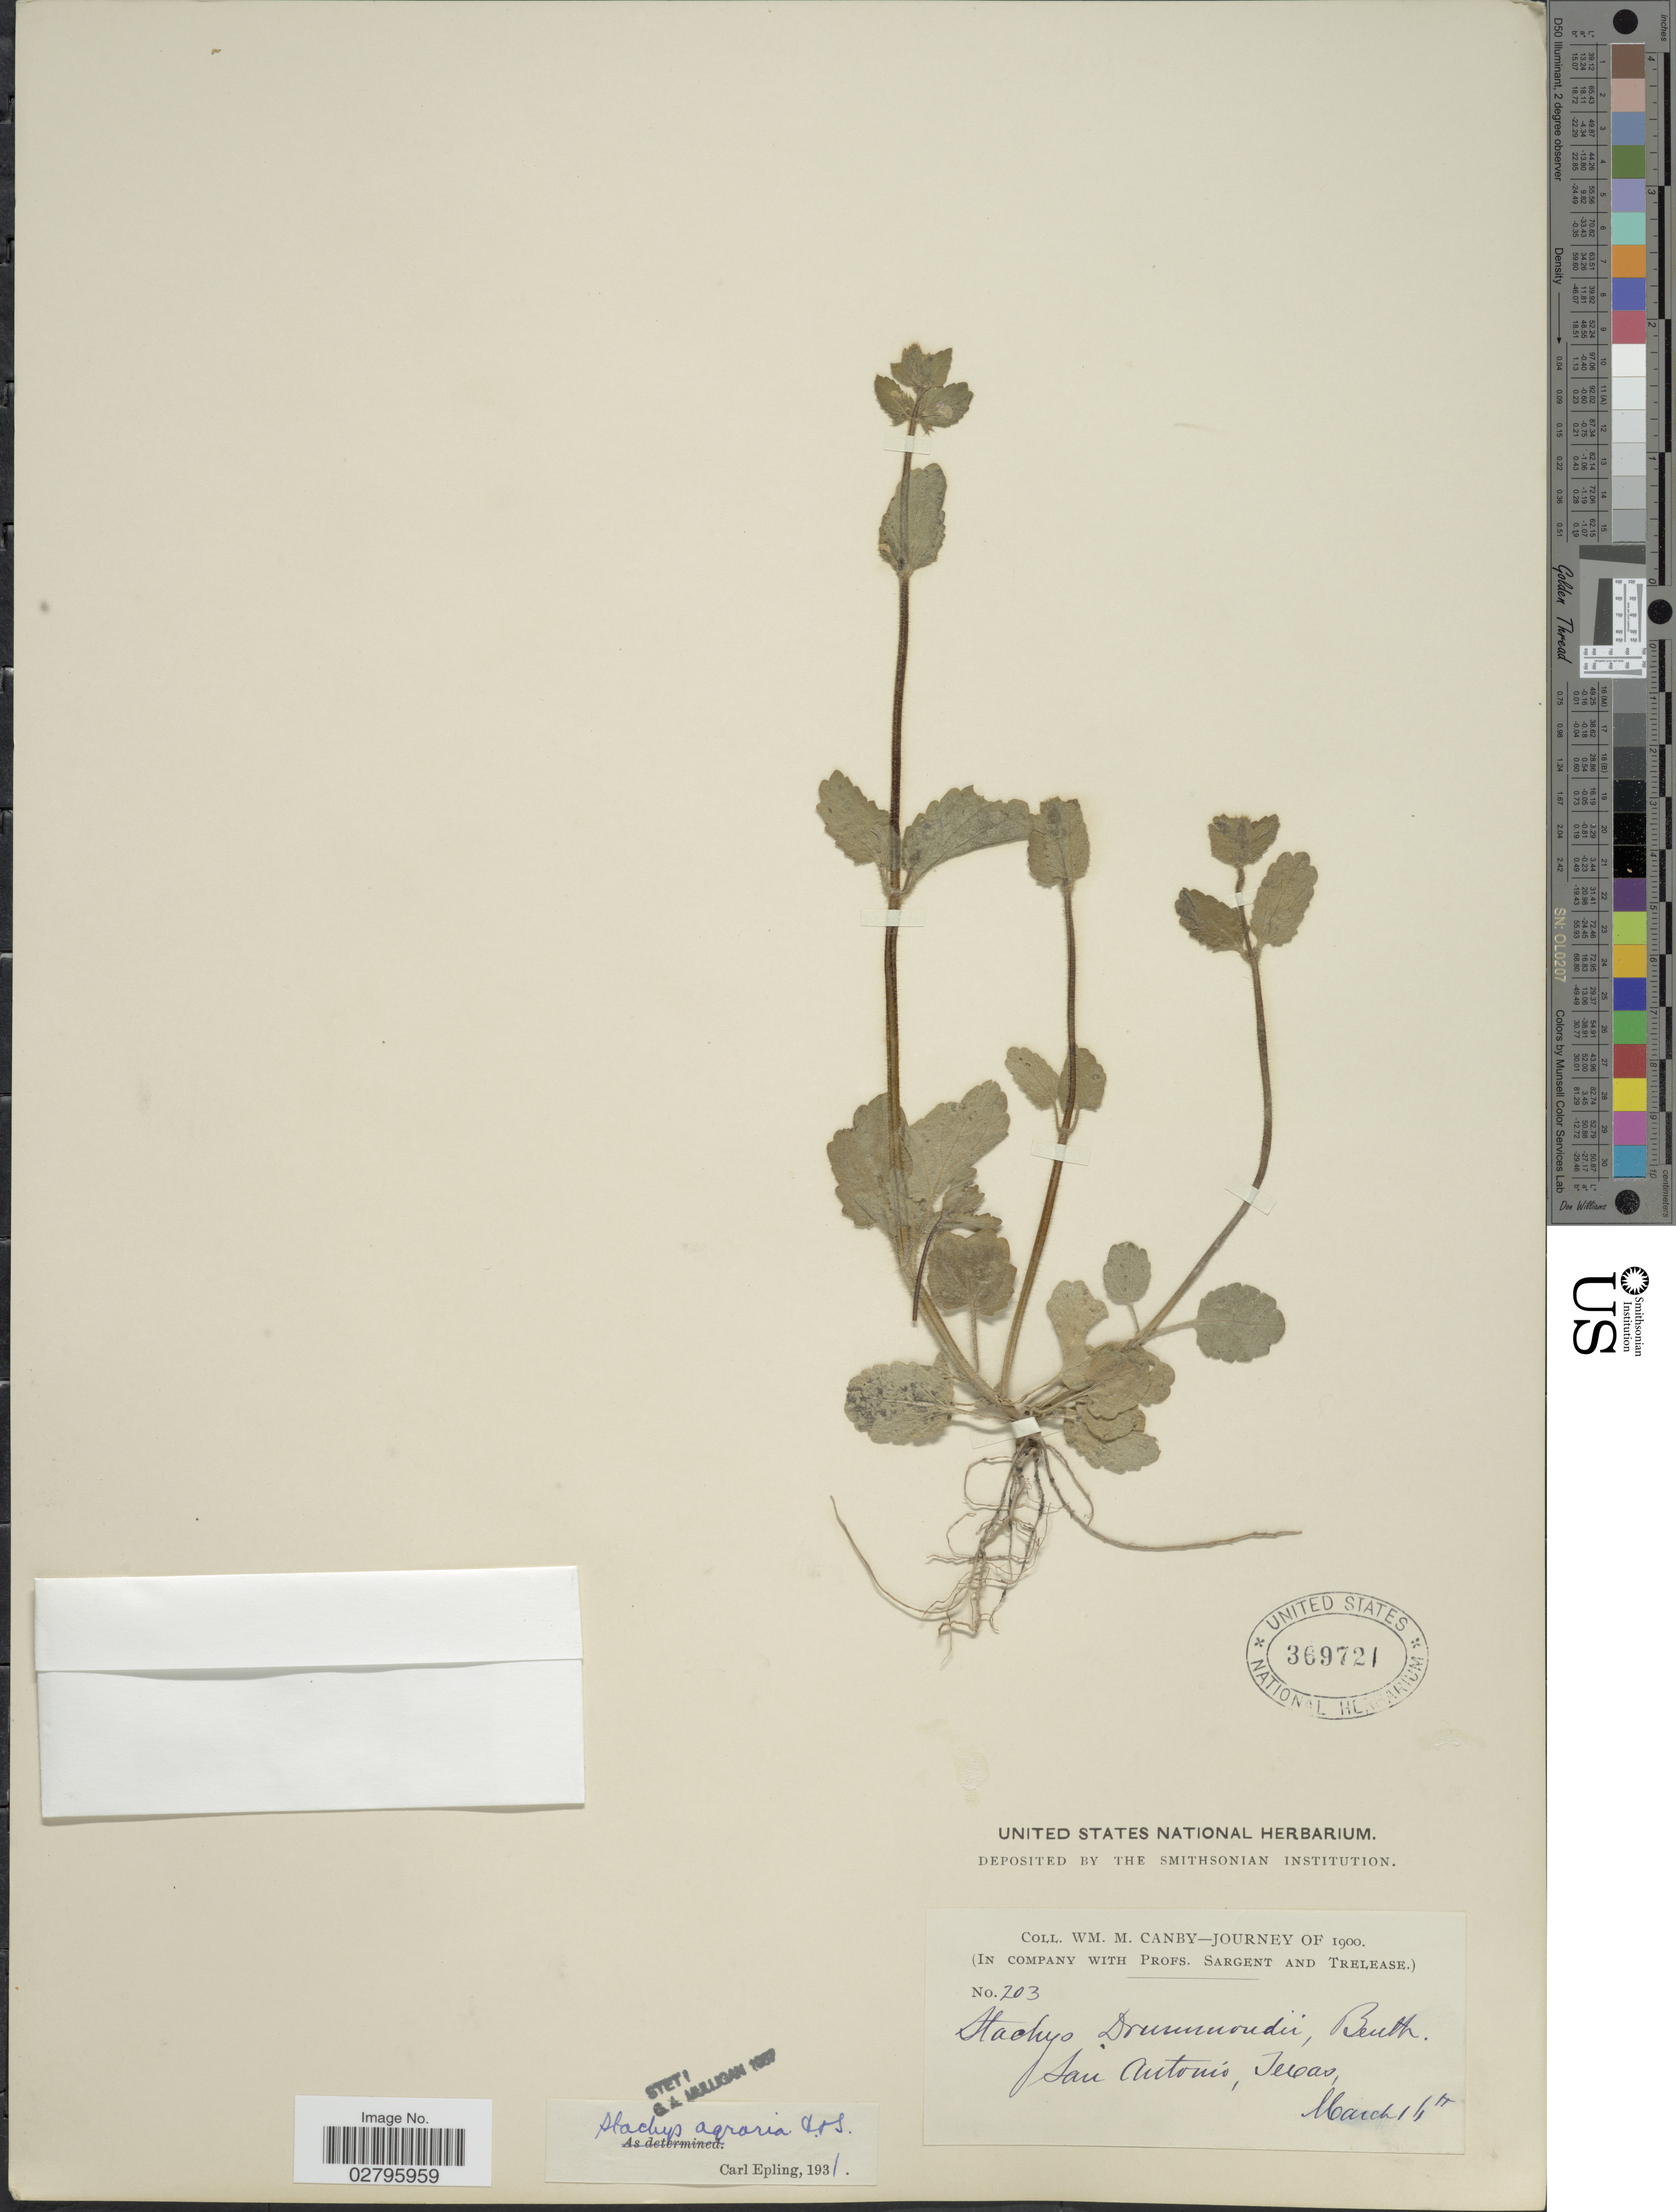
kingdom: Plantae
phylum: Tracheophyta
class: Magnoliopsida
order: Lamiales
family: Lamiaceae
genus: Stachys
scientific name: Stachys agraria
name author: Schltdl. & Cham.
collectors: W. M. Canby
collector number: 203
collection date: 1900-03-14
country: United States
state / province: Texas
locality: San Antonio, Texas.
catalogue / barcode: US 369721